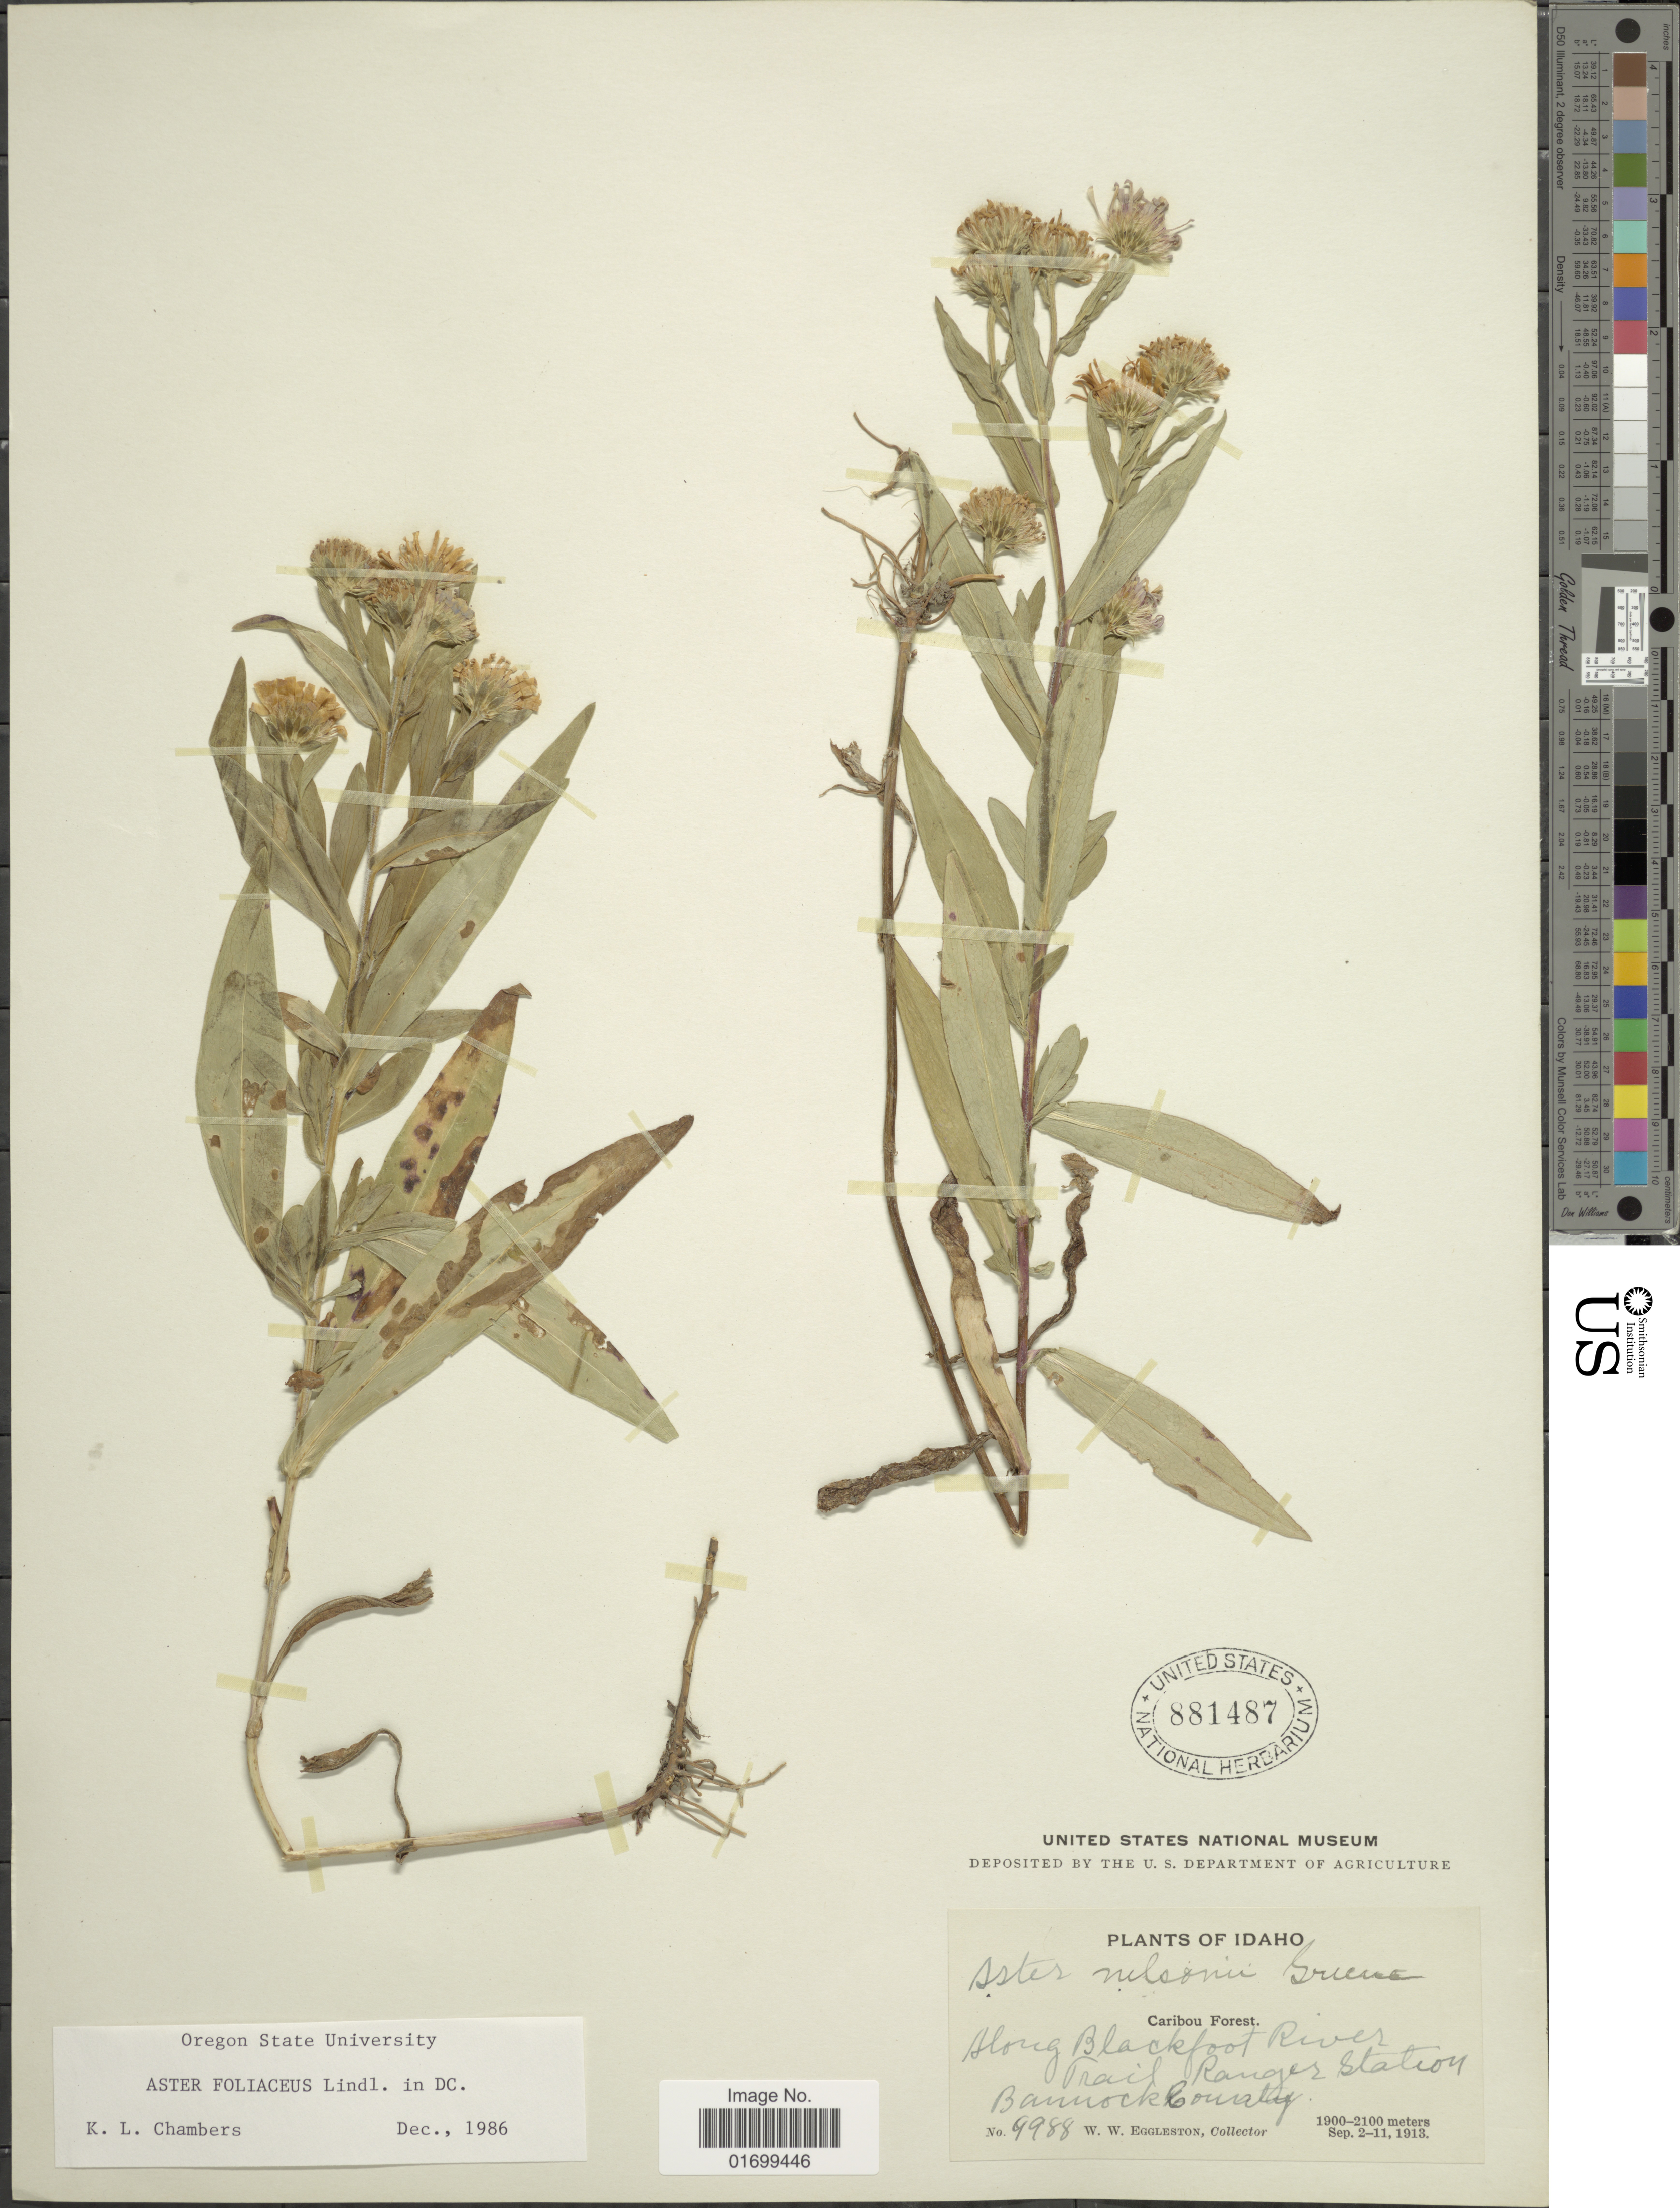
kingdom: Plantae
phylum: Tracheophyta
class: Magnoliopsida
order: Asterales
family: Asteraceae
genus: Symphyotrichum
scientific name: Symphyotrichum foliaceum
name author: (Lindl. ex DC.) G.L. Nesom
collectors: W. W. Eggleston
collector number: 9988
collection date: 1913-09-02/1913-09-11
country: United States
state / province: Idaho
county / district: Bannock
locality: Caribou Forest, along Blackfoot River, Trail Ranger Station, Bannock County.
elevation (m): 1900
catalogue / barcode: US 881487